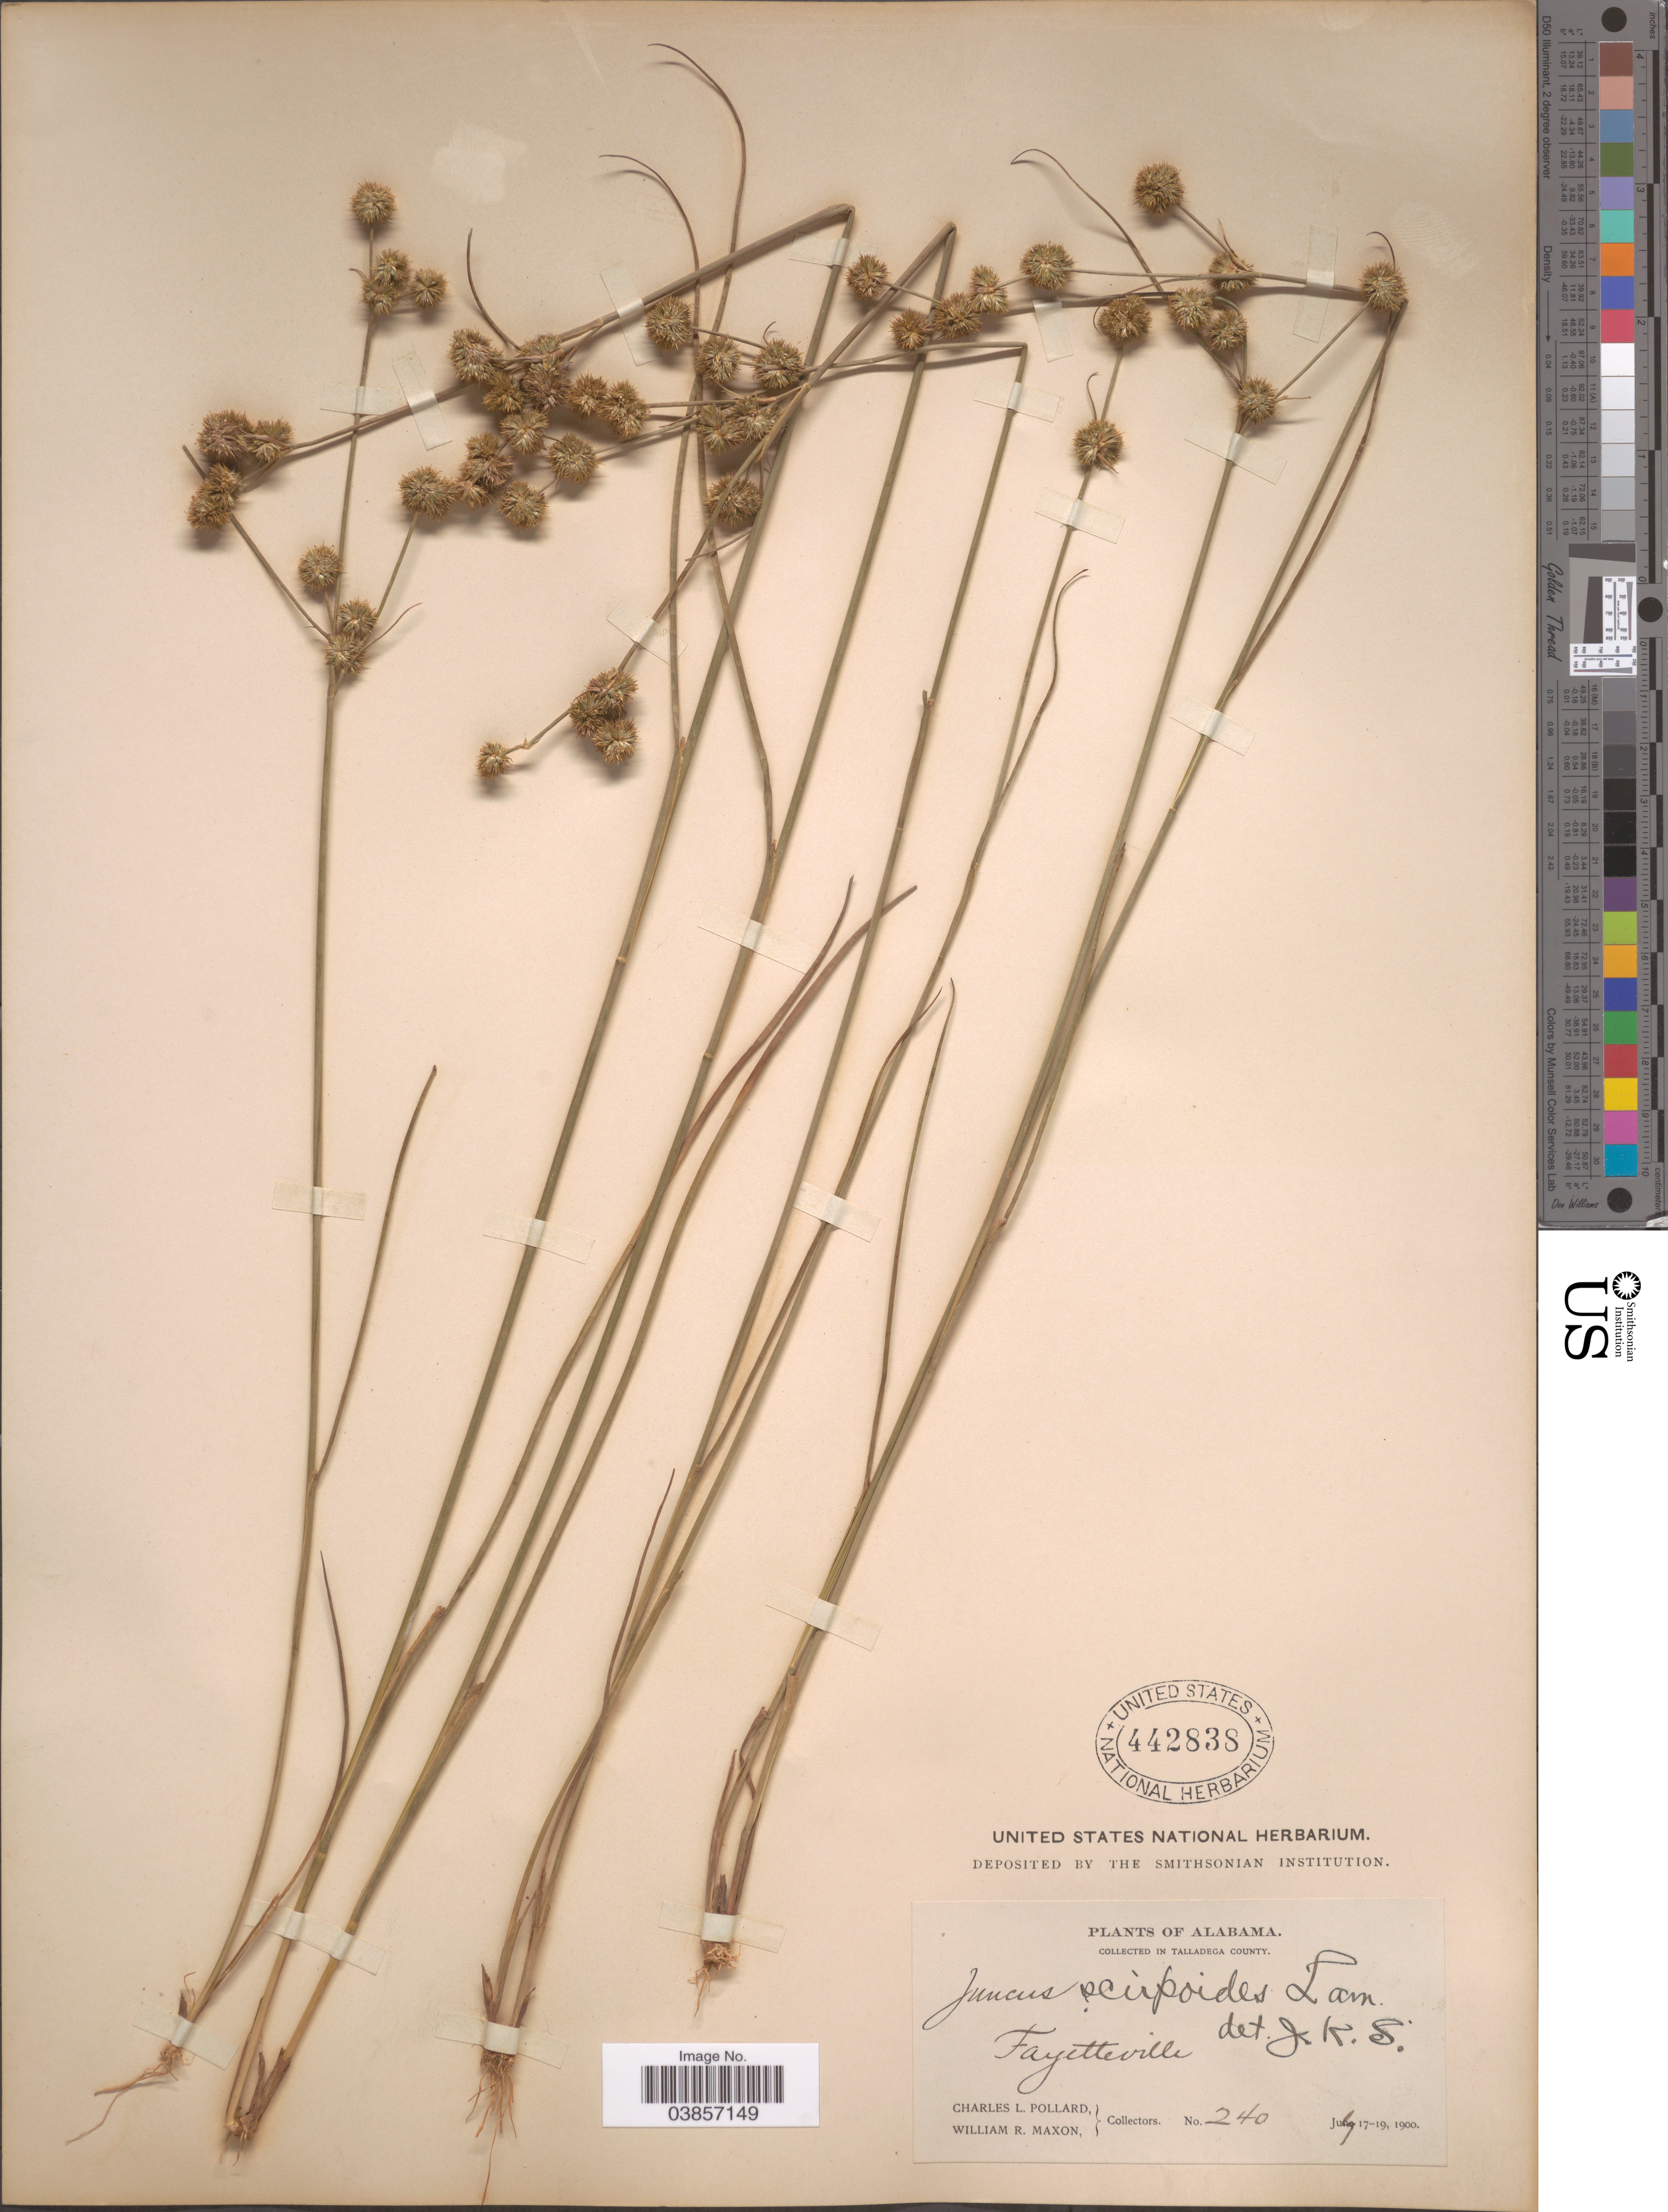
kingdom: Plantae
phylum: Tracheophyta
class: Liliopsida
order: Poales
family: Juncaceae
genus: Juncus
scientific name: Juncus scirpoides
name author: Lam.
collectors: C. L. Pollard & W. R. Maxon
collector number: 240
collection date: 1900-07-17/1900-07-19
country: United States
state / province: Alabama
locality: Talladega County. Fayetteville.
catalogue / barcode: US 442838